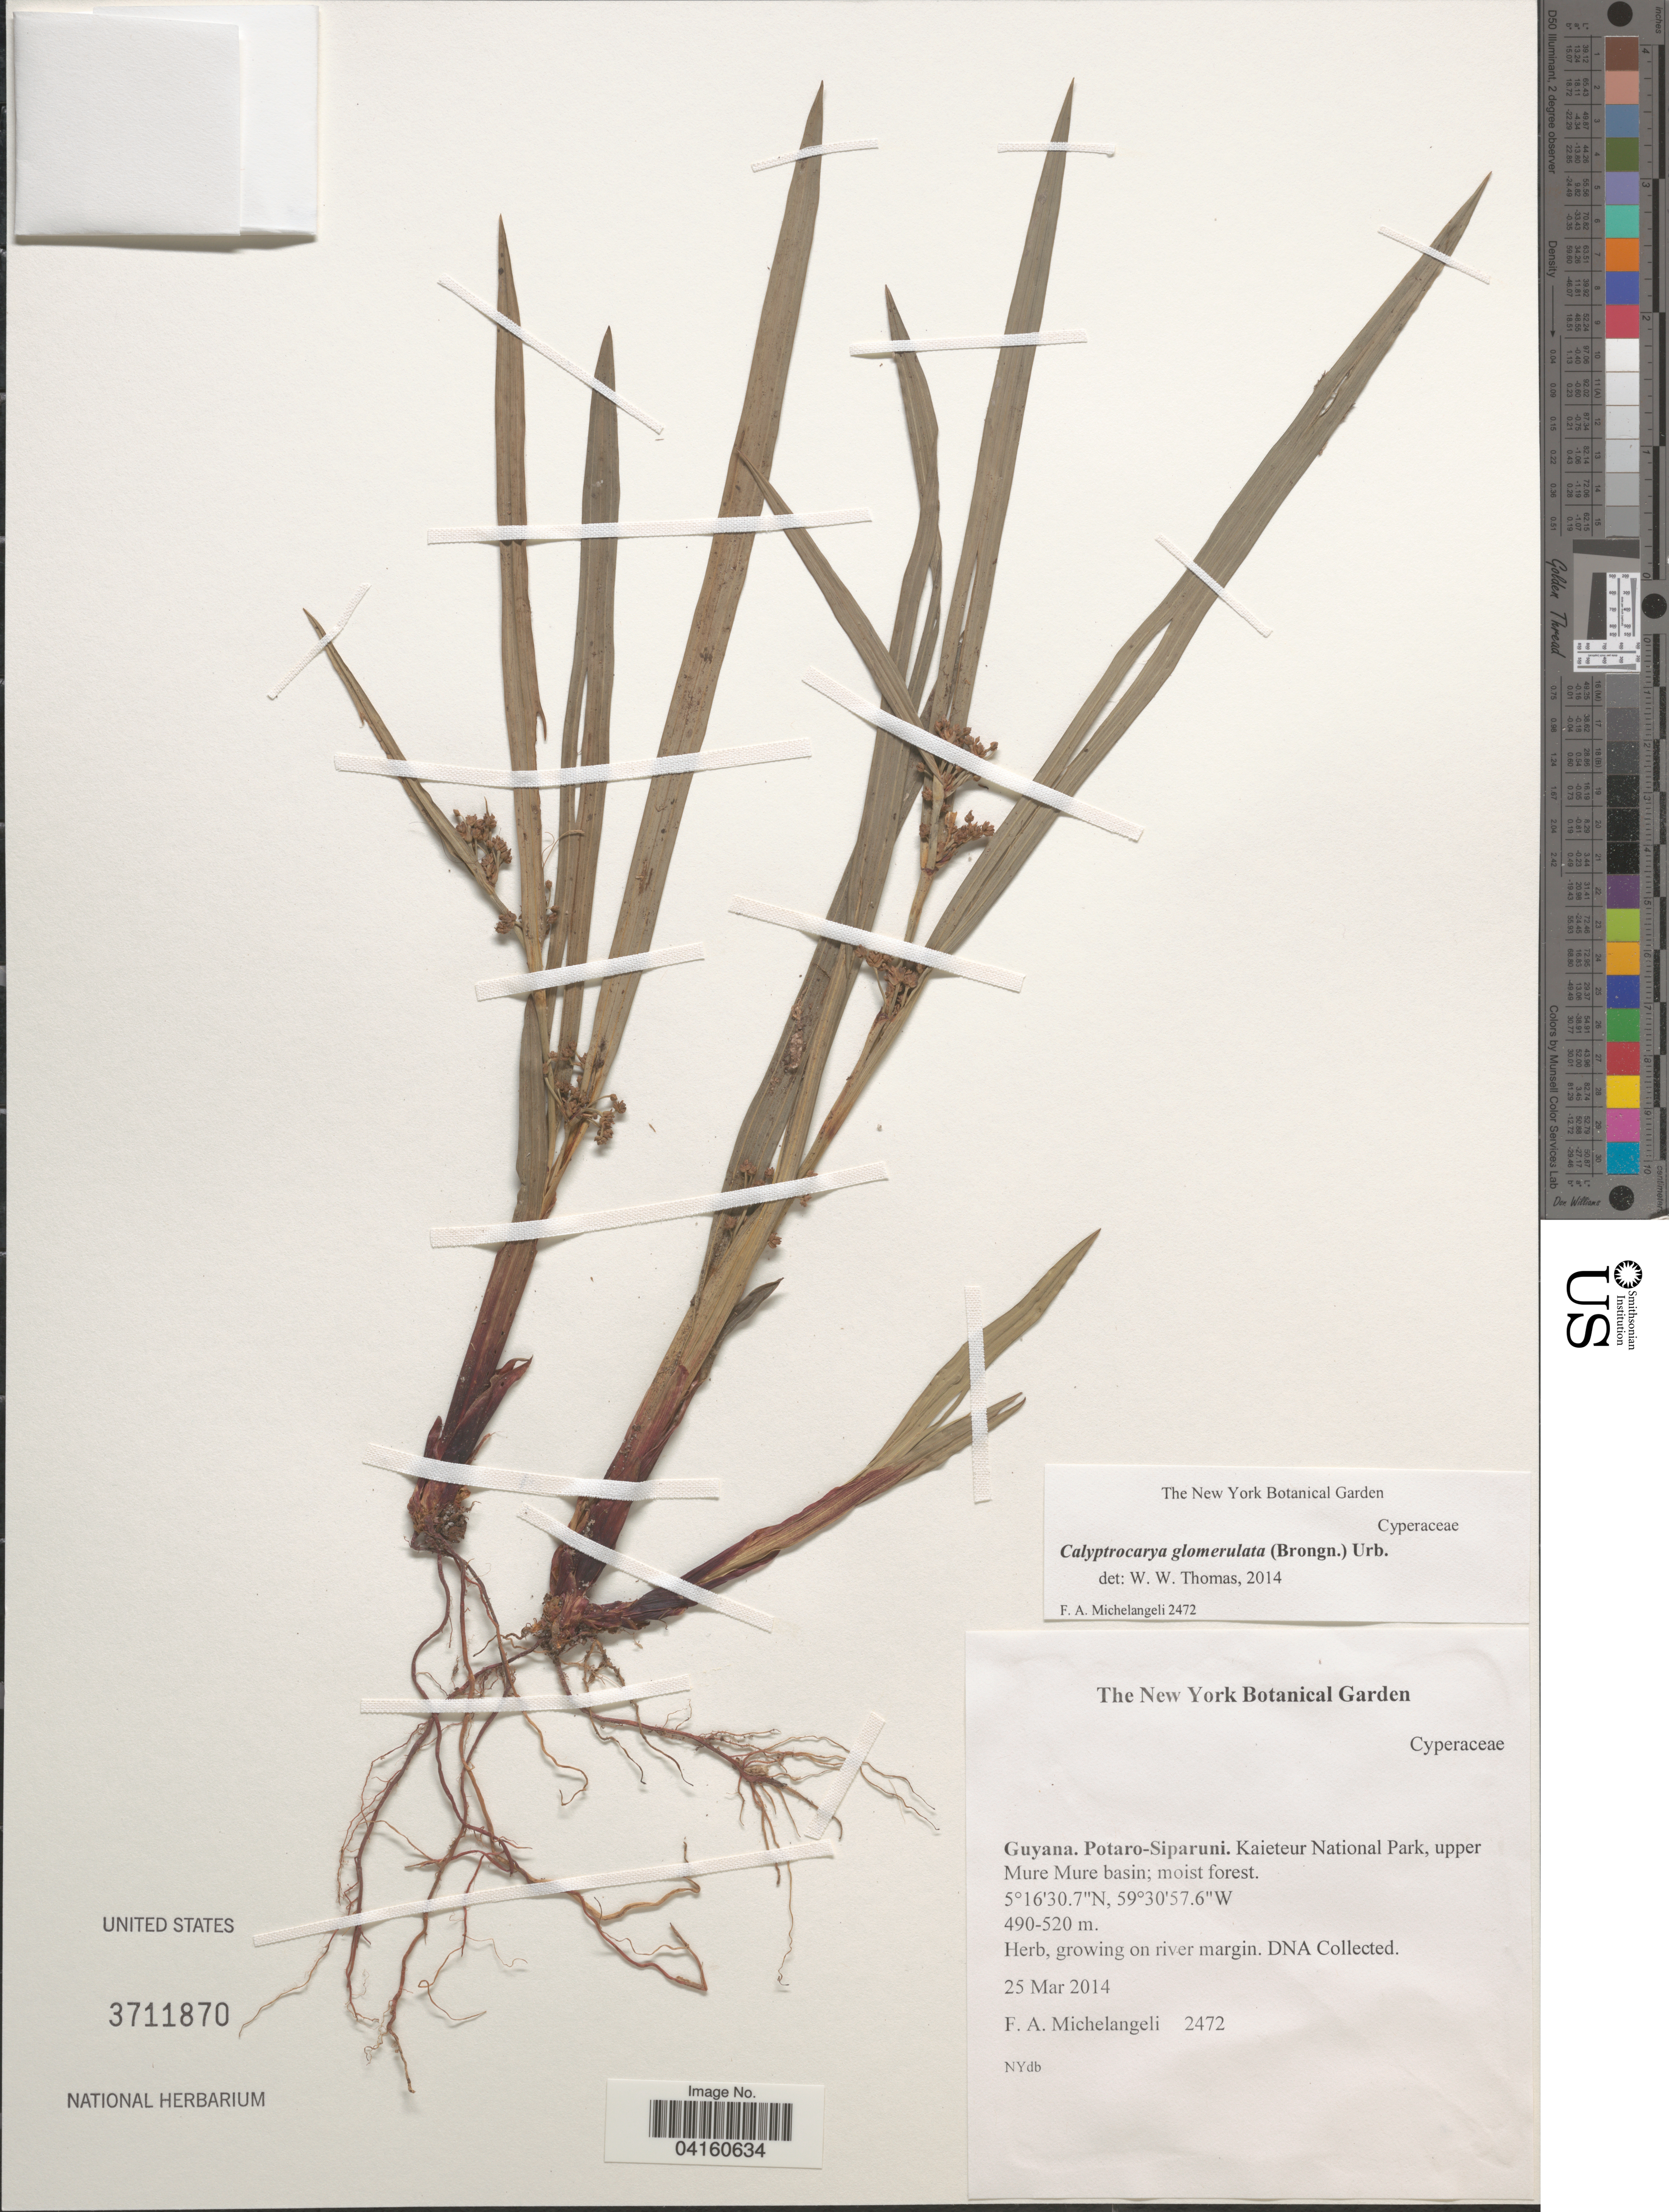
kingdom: Plantae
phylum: Tracheophyta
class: Liliopsida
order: Poales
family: Cyperaceae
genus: Calyptrocarya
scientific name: Calyptrocarya poeppigiana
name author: Kunth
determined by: Strong, Mark T., (BOT), Smithsonian Institution - National Museum of Natural History (UNITED STATES)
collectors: F. A. Michelangeli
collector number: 2472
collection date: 2014-03-25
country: Guyana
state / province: Potaro-Siparuni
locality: Kaieteur National Park, upper Mure Mure basin.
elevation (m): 490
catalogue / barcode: US 3711870